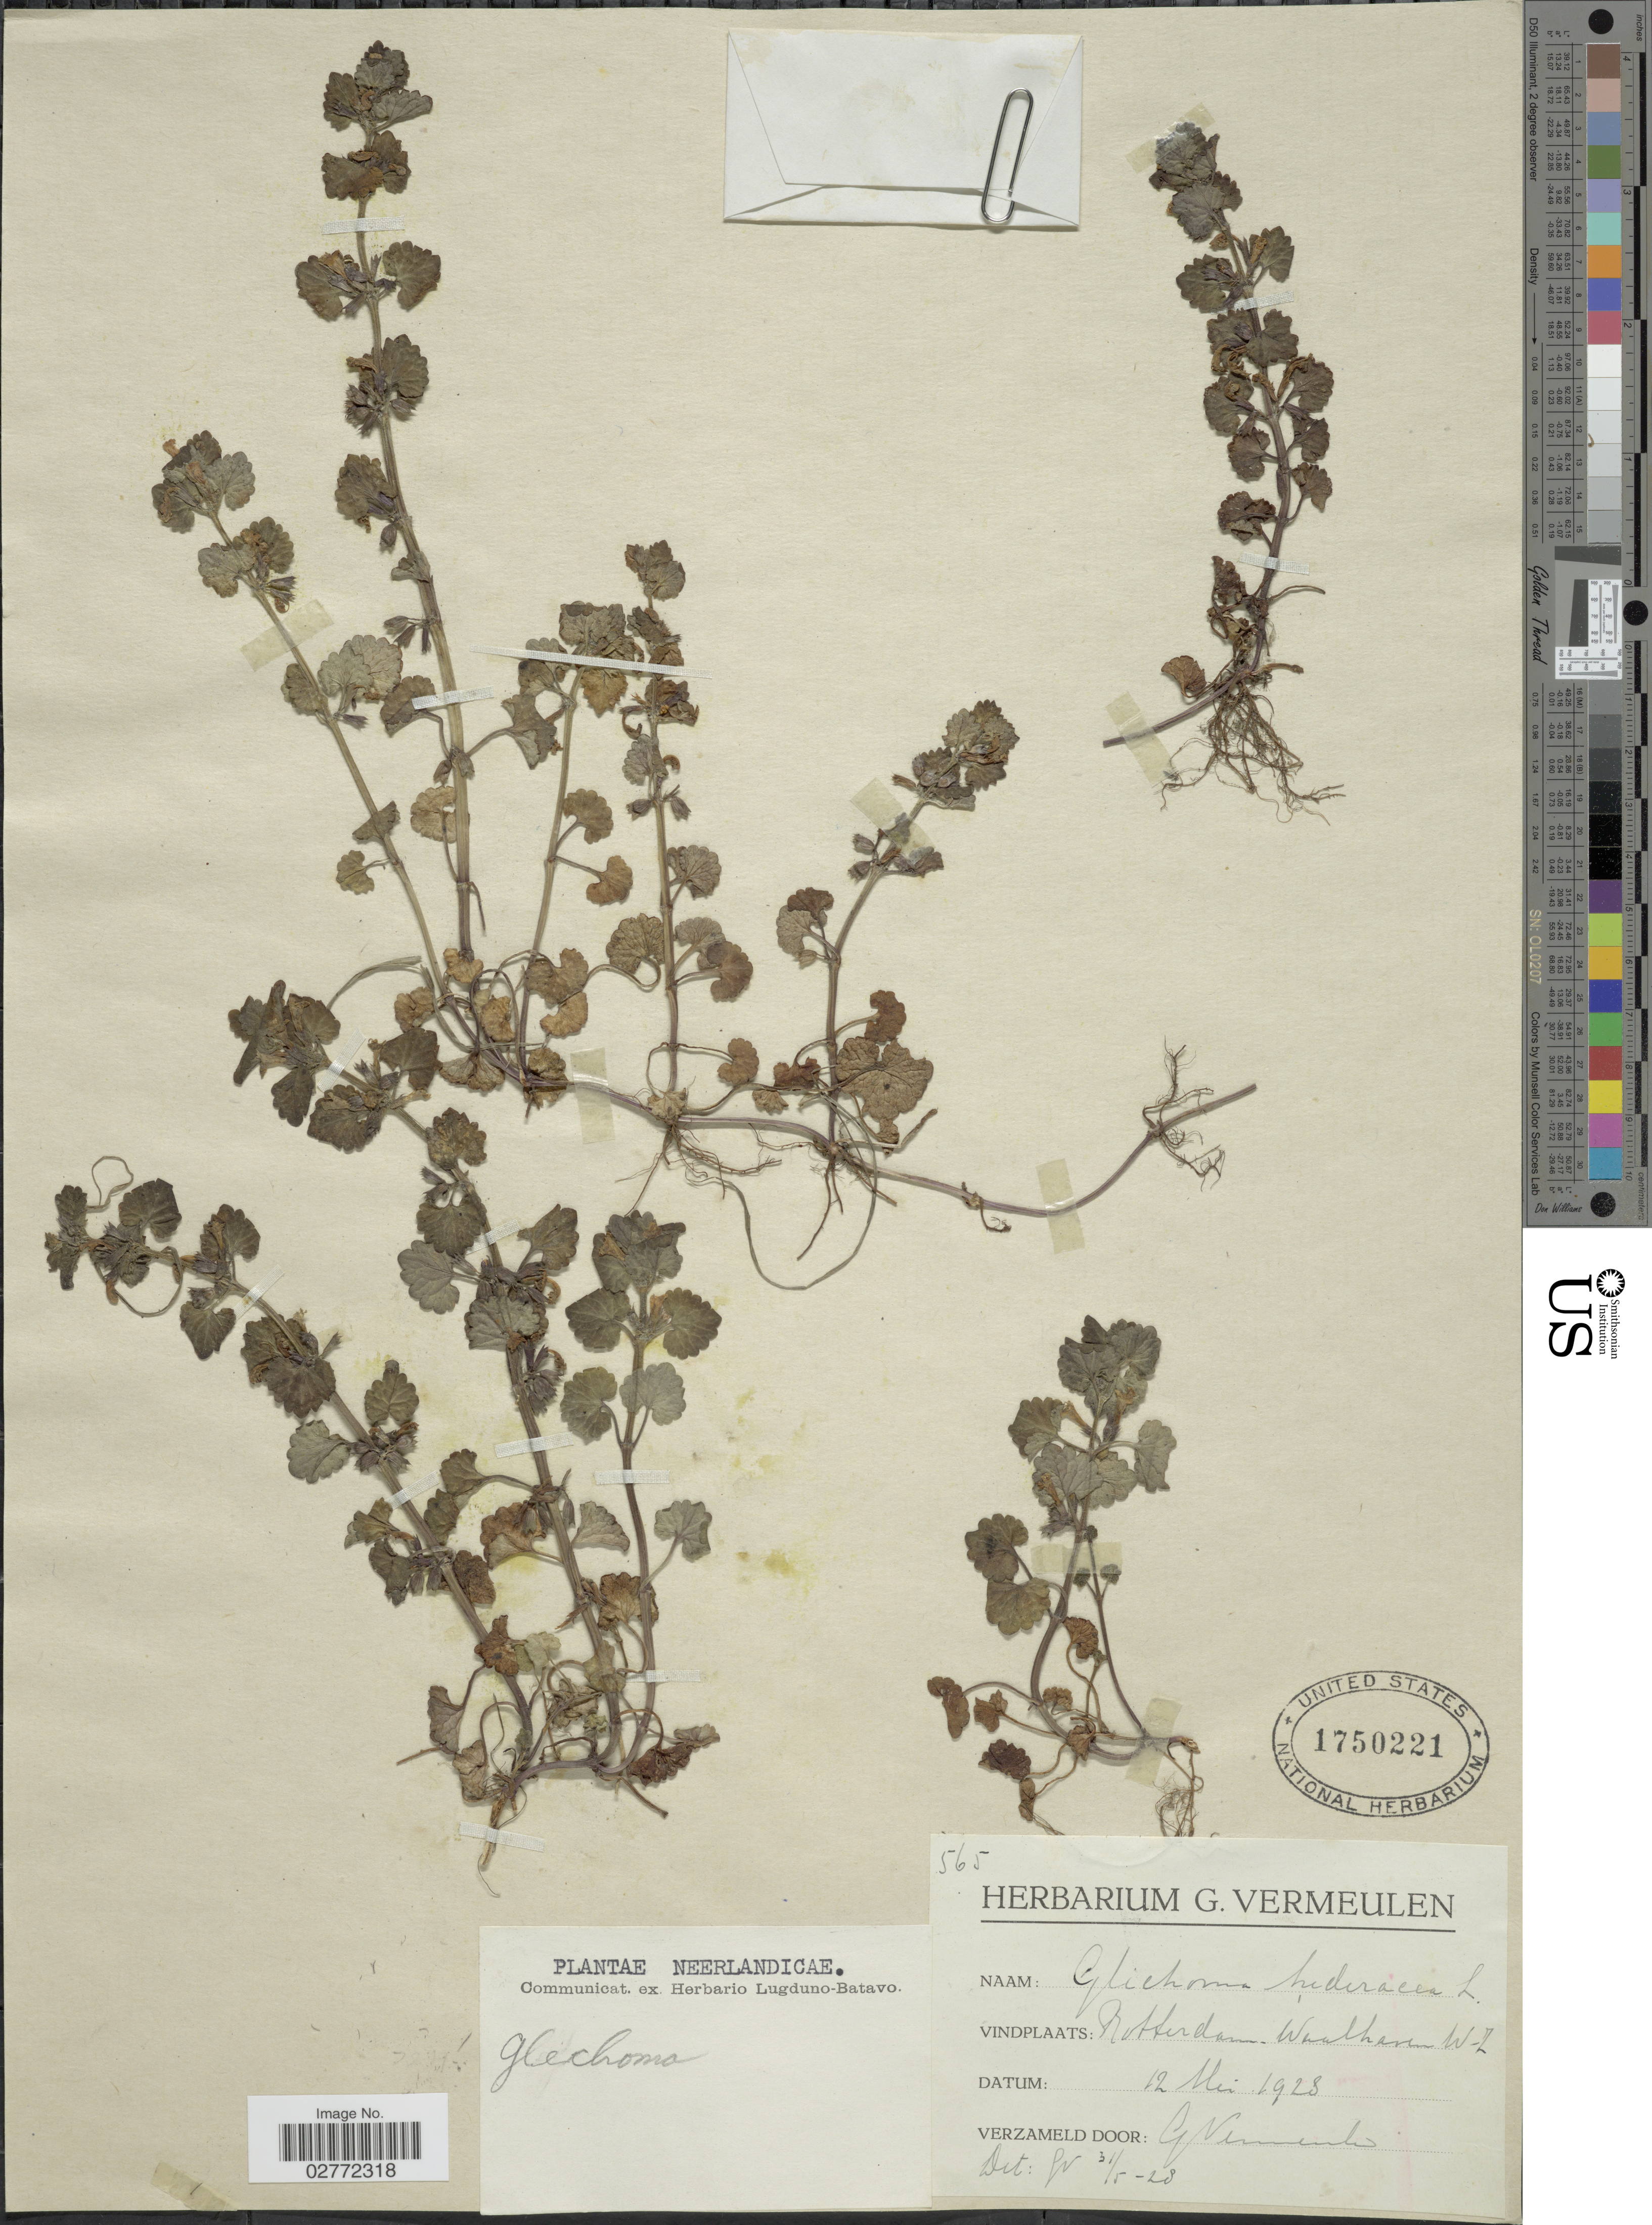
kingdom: Plantae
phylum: Tracheophyta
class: Magnoliopsida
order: Lamiales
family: Lamiaceae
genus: Glechoma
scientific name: Glechoma hederacea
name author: L.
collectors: G. Vermeulen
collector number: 565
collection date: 1928-05-12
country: Netherlands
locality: Rotterdam. Waalhaven W-Z.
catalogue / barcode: US 1750221